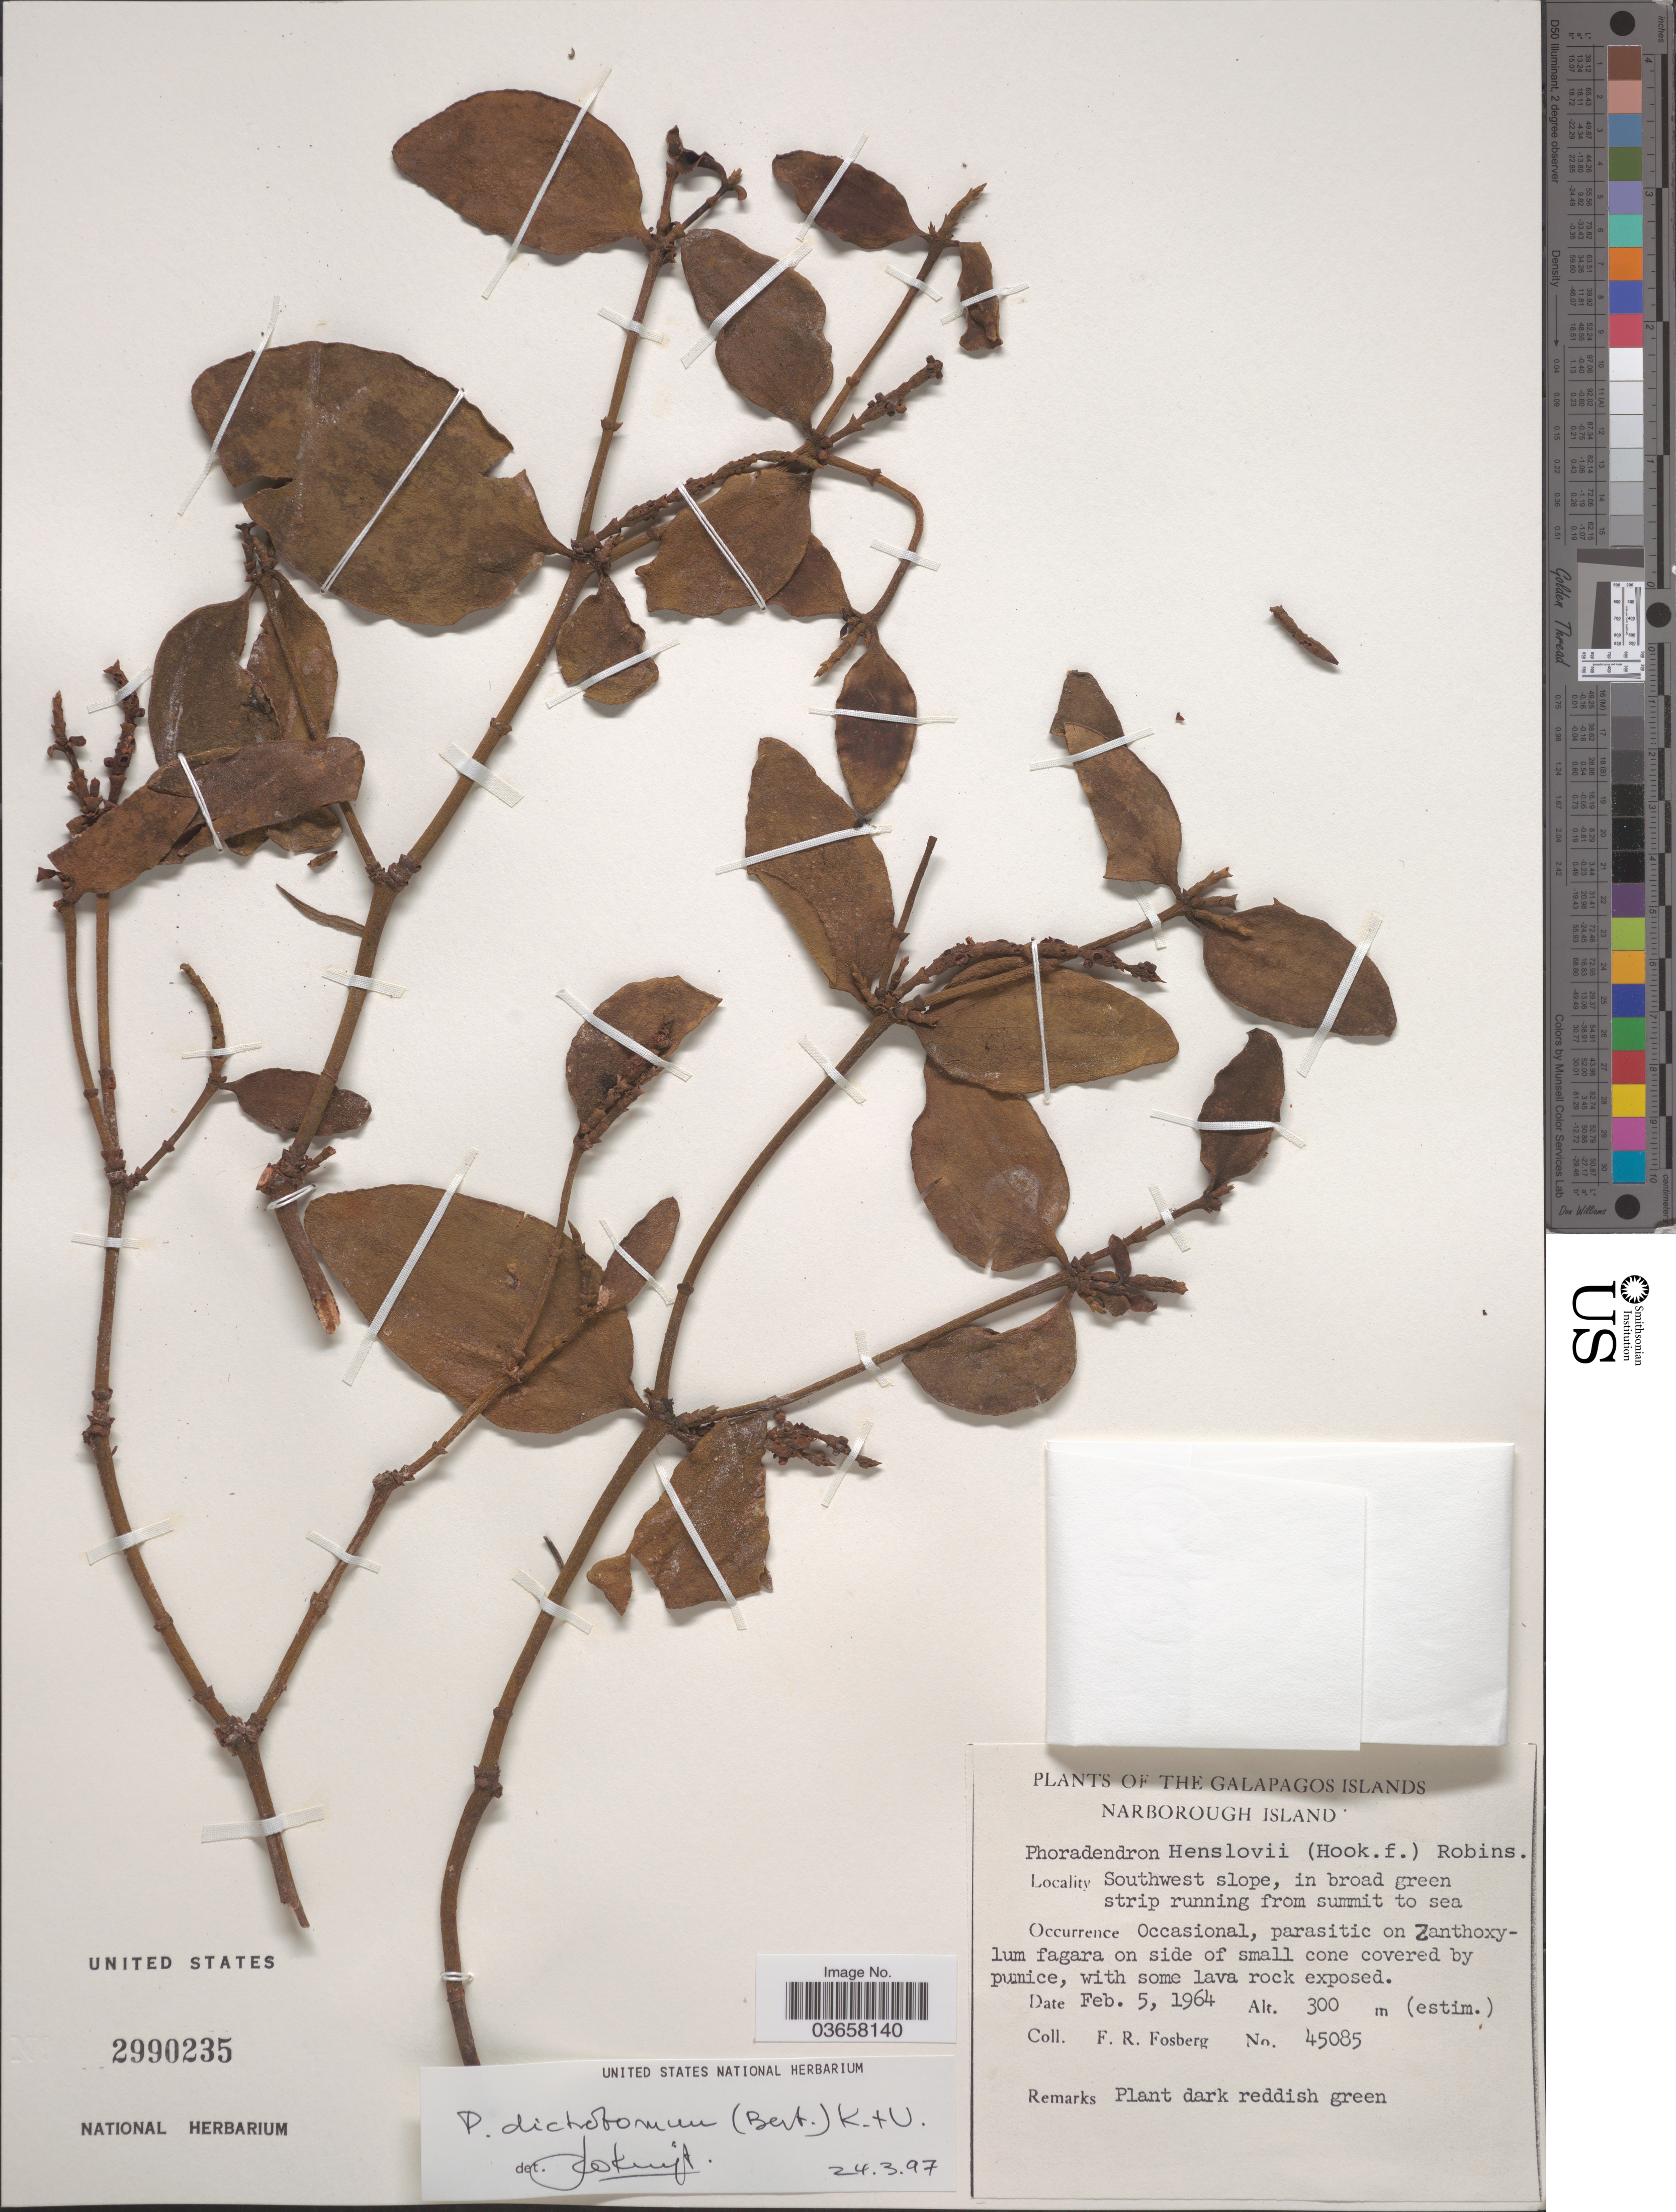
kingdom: Plantae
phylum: Tracheophyta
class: Magnoliopsida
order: Santalales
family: Viscaceae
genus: Phoradendron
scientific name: Phoradendron dichotomum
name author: (D. Don) Ettingsh.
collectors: F. R. Fosberg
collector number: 45085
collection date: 1964-02-05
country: Ecuador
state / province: Colón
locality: The Galapagos Islands. Narborough Island. Southwest slope.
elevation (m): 300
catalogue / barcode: US 2990235